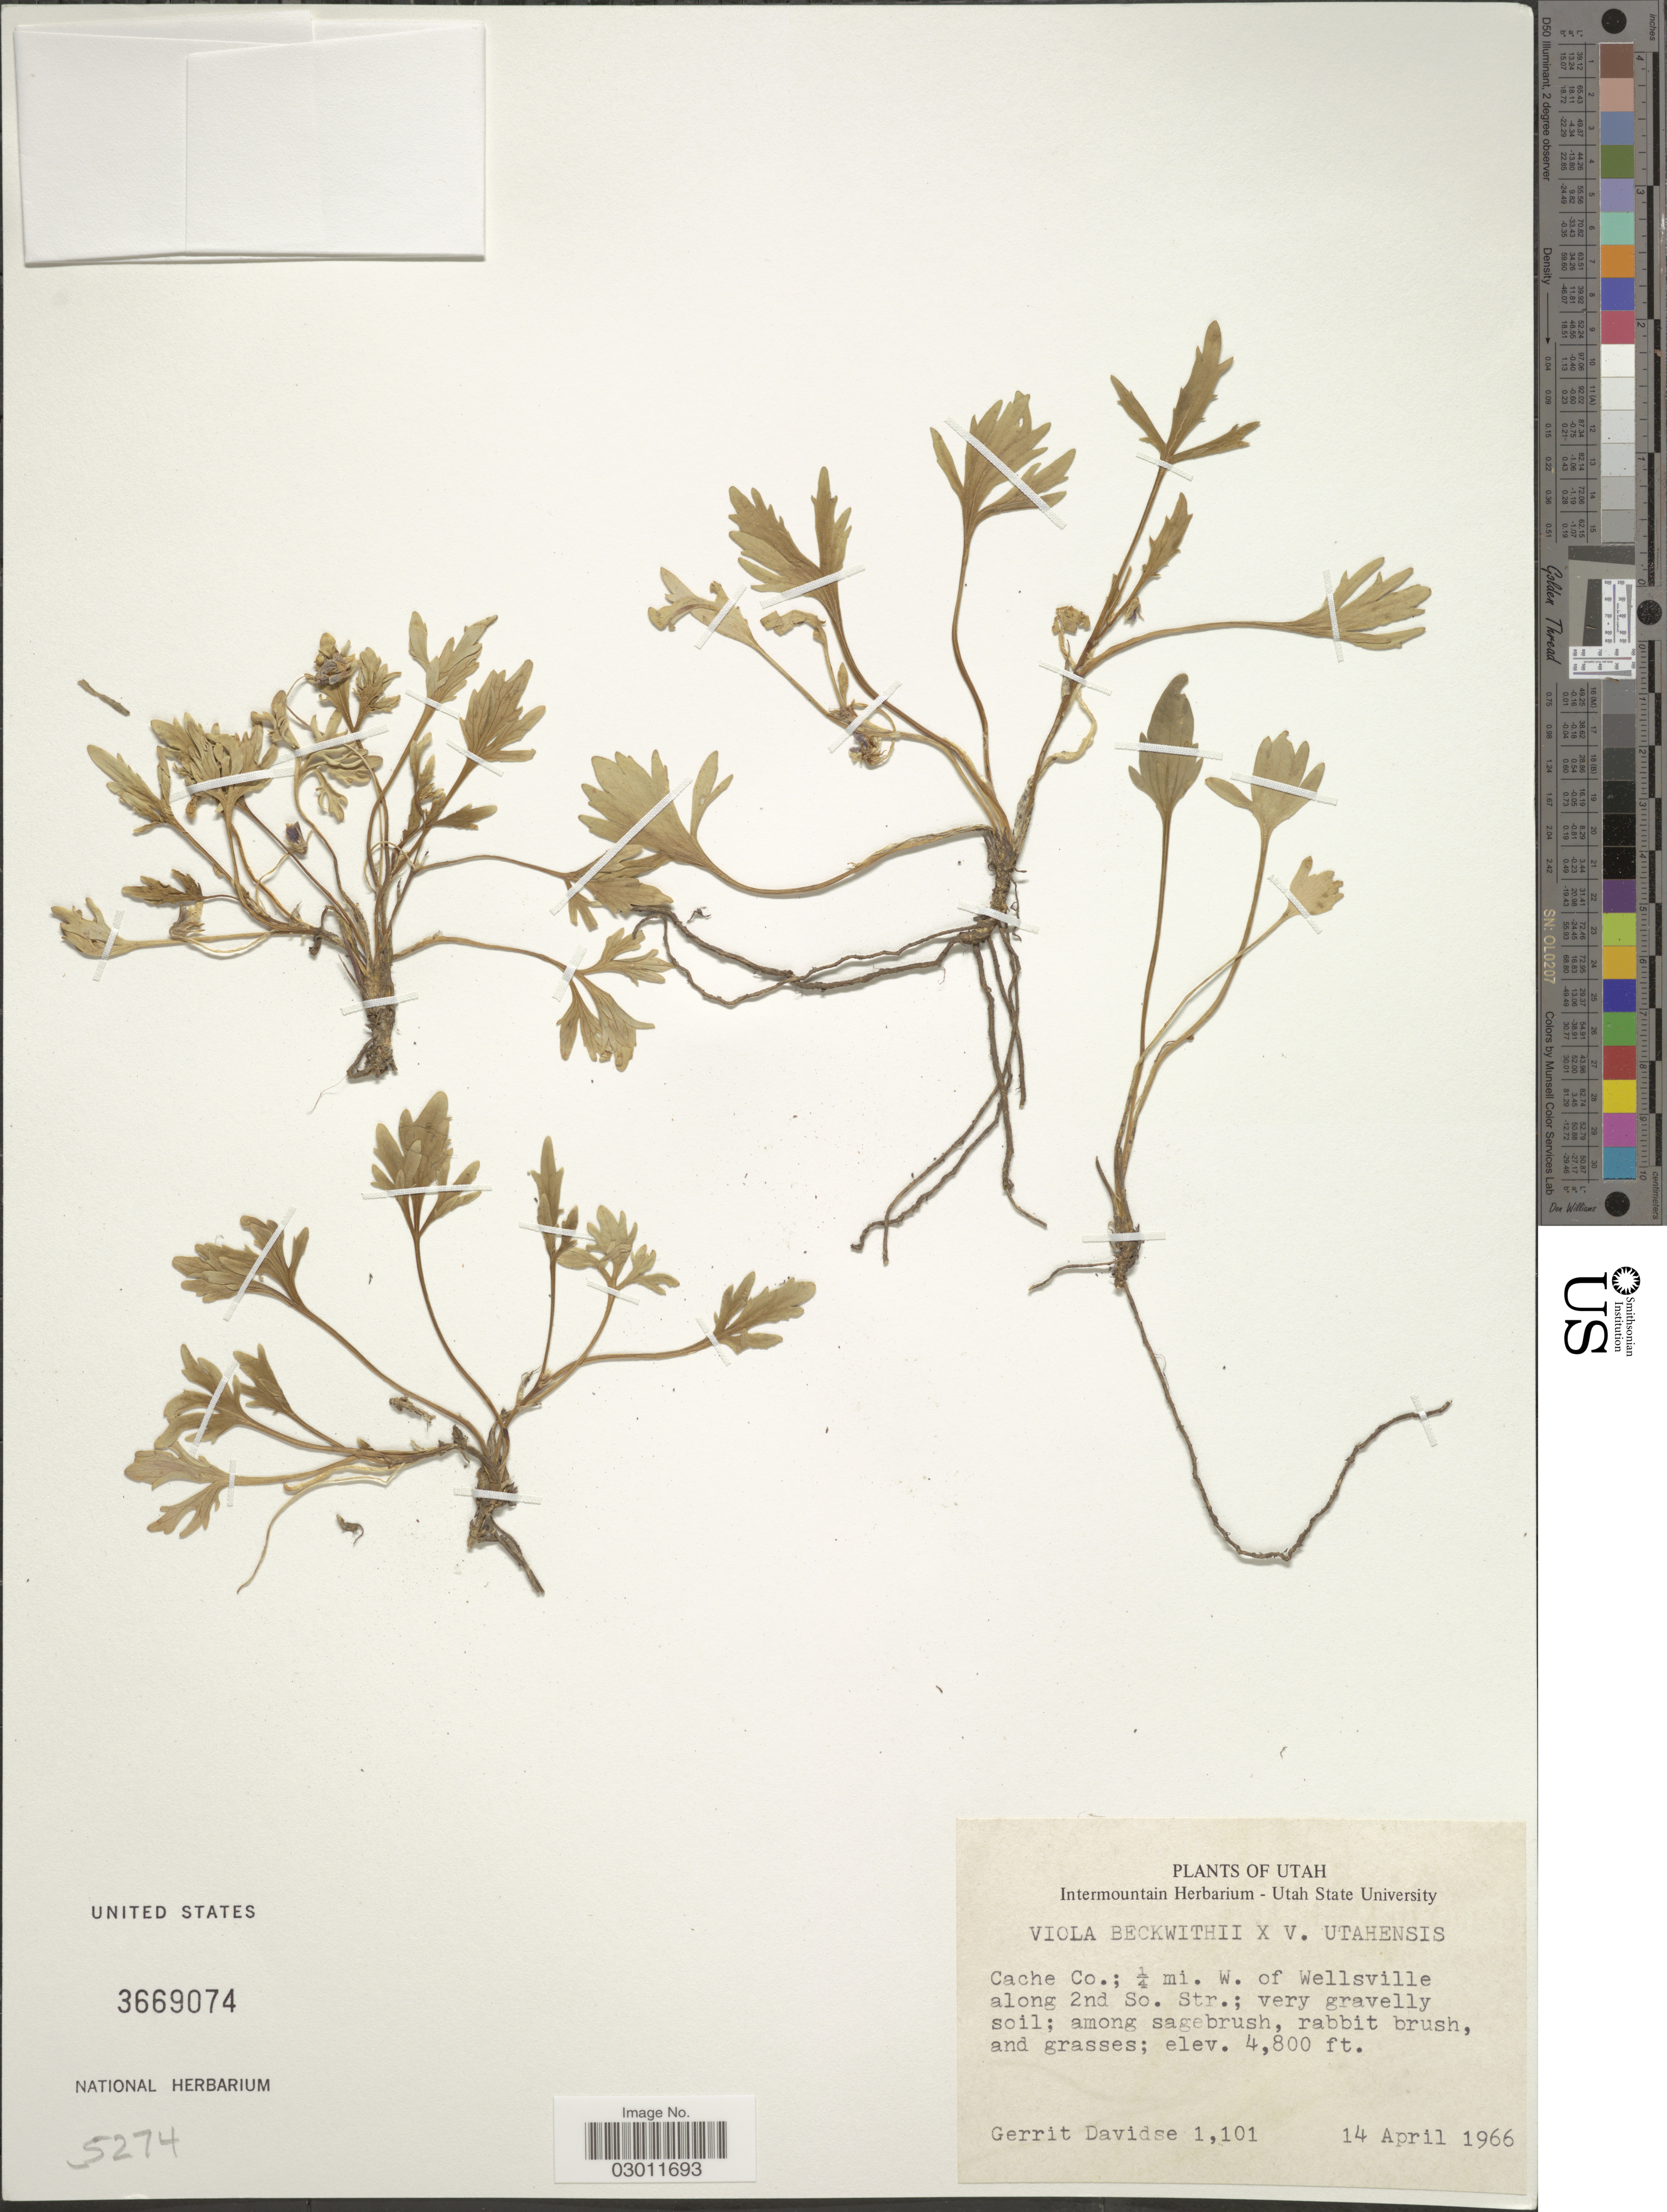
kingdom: Plantae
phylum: Tracheophyta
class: Magnoliopsida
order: Malpighiales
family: Violaceae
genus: Viola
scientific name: Viola beckwithii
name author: Torr.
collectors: G. Davidse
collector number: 1101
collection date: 1966-04-14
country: United States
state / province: Utah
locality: Cache Co.; ¼ mi. W. of Wellsville along 2nd So. Str.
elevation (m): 1463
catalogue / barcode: US 3669074